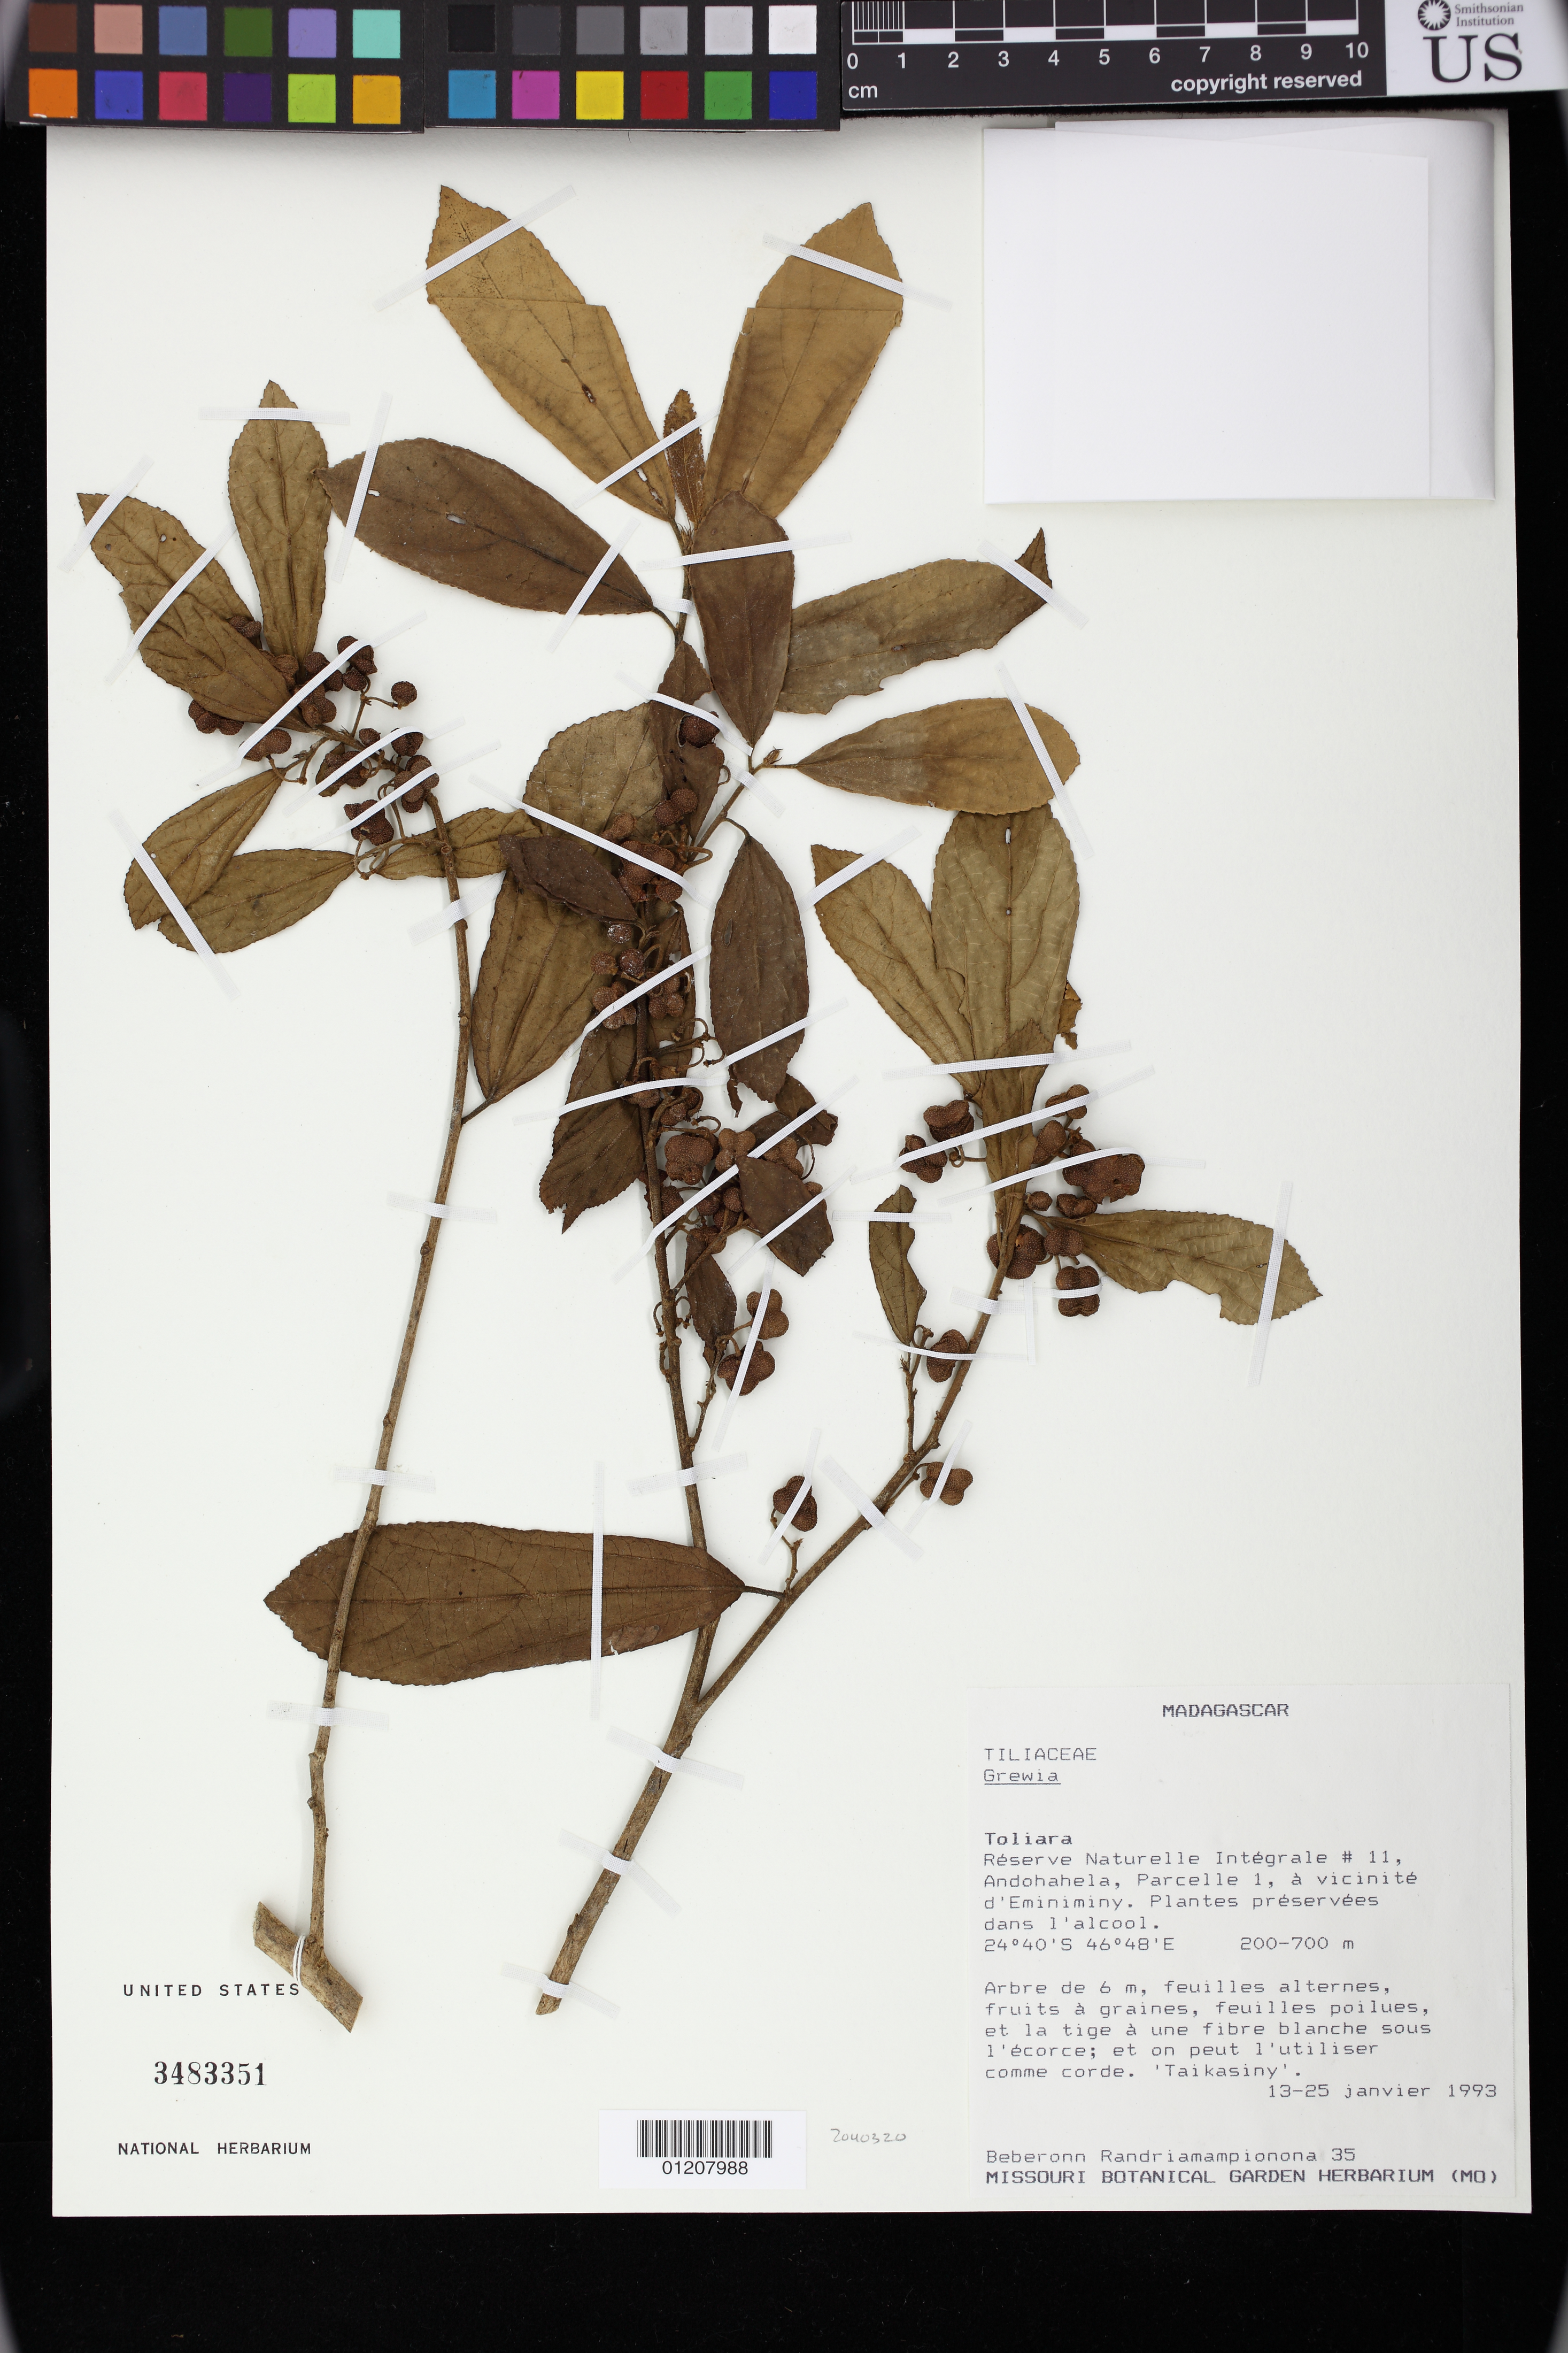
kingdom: Plantae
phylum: Tracheophyta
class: Magnoliopsida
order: Malvales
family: Malvaceae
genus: Grewia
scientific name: Grewia sp.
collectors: B. Randriamampionona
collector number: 35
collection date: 1993-01-13/1993-01-25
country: Madagascar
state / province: Anosy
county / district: Tolanaro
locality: Toliara: Reserve Naturelle Integrale #11, Andohahela, Parcelle 1, a vicinite d'Eminiminy.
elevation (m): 200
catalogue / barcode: US 3483351